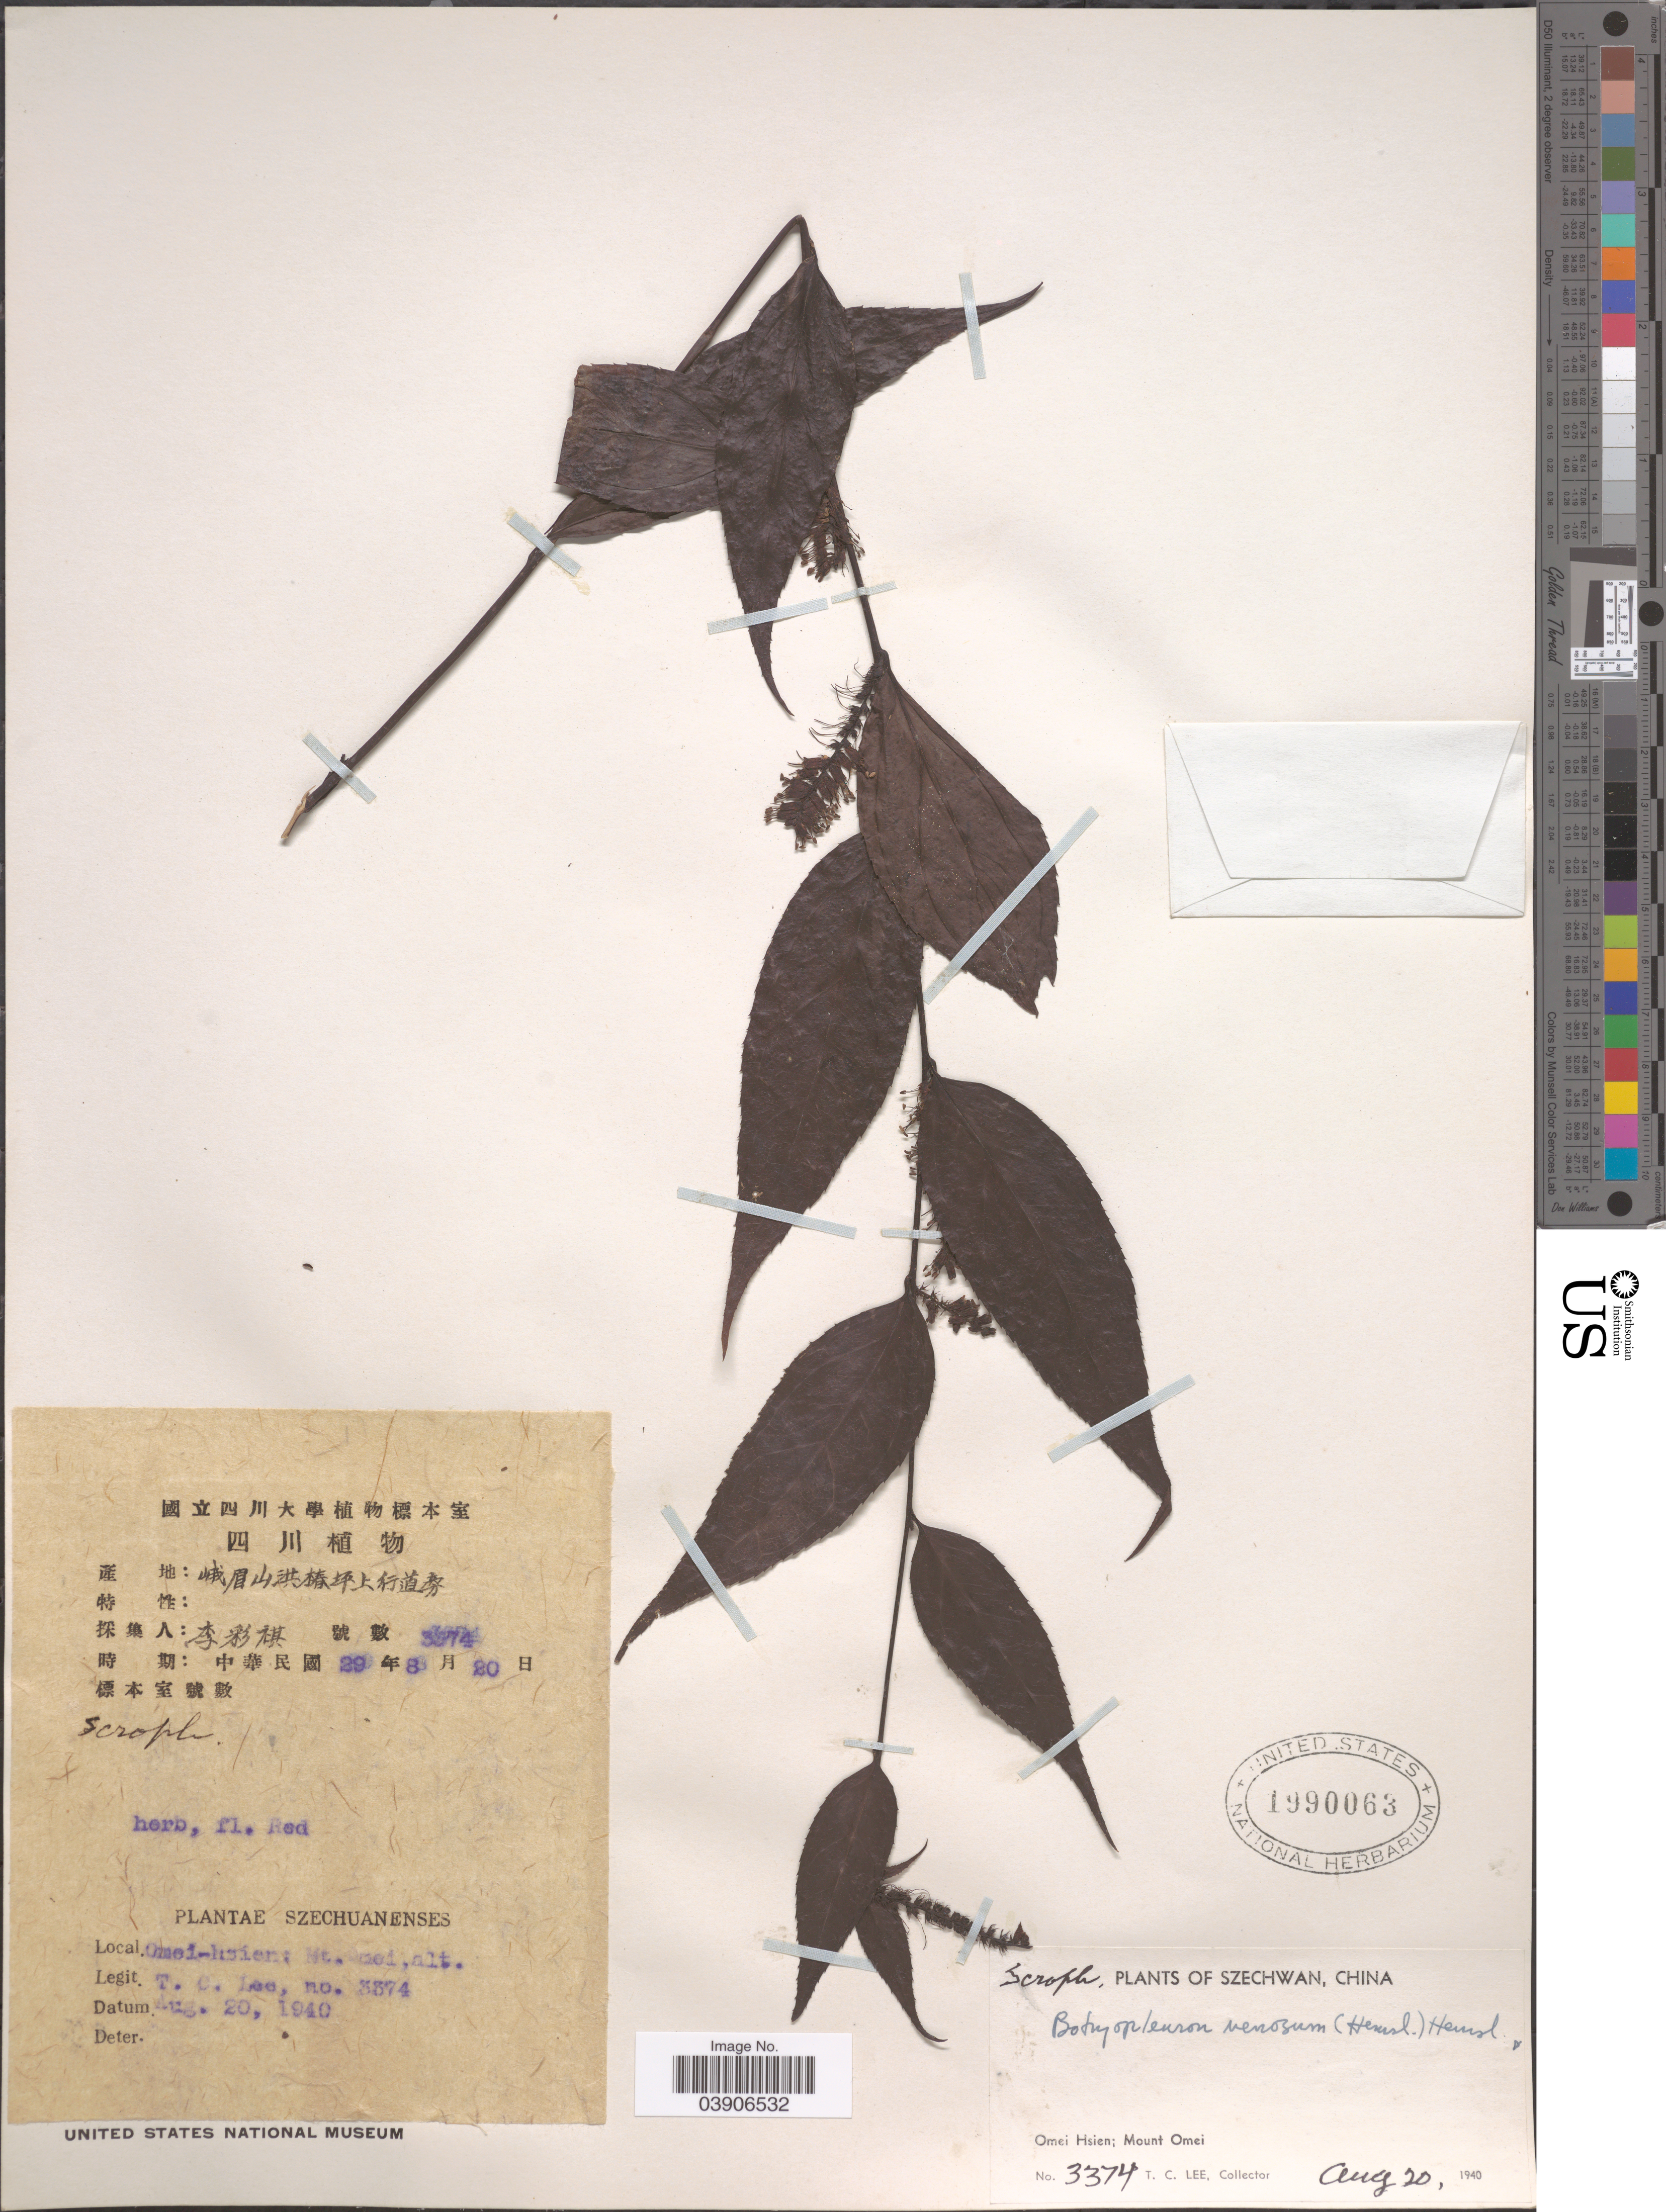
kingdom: Plantae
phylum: Tracheophyta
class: Magnoliopsida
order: Lamiales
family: Plantaginaceae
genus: Botryopleuron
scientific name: Botryopleuron stenostachyum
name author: (Hemsl.) Hemsl.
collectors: T. Lee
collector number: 3374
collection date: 1940-08-20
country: China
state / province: Sichuan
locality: Szechwan. Omei Hsien; Mount Omei.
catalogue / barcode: US 1990063